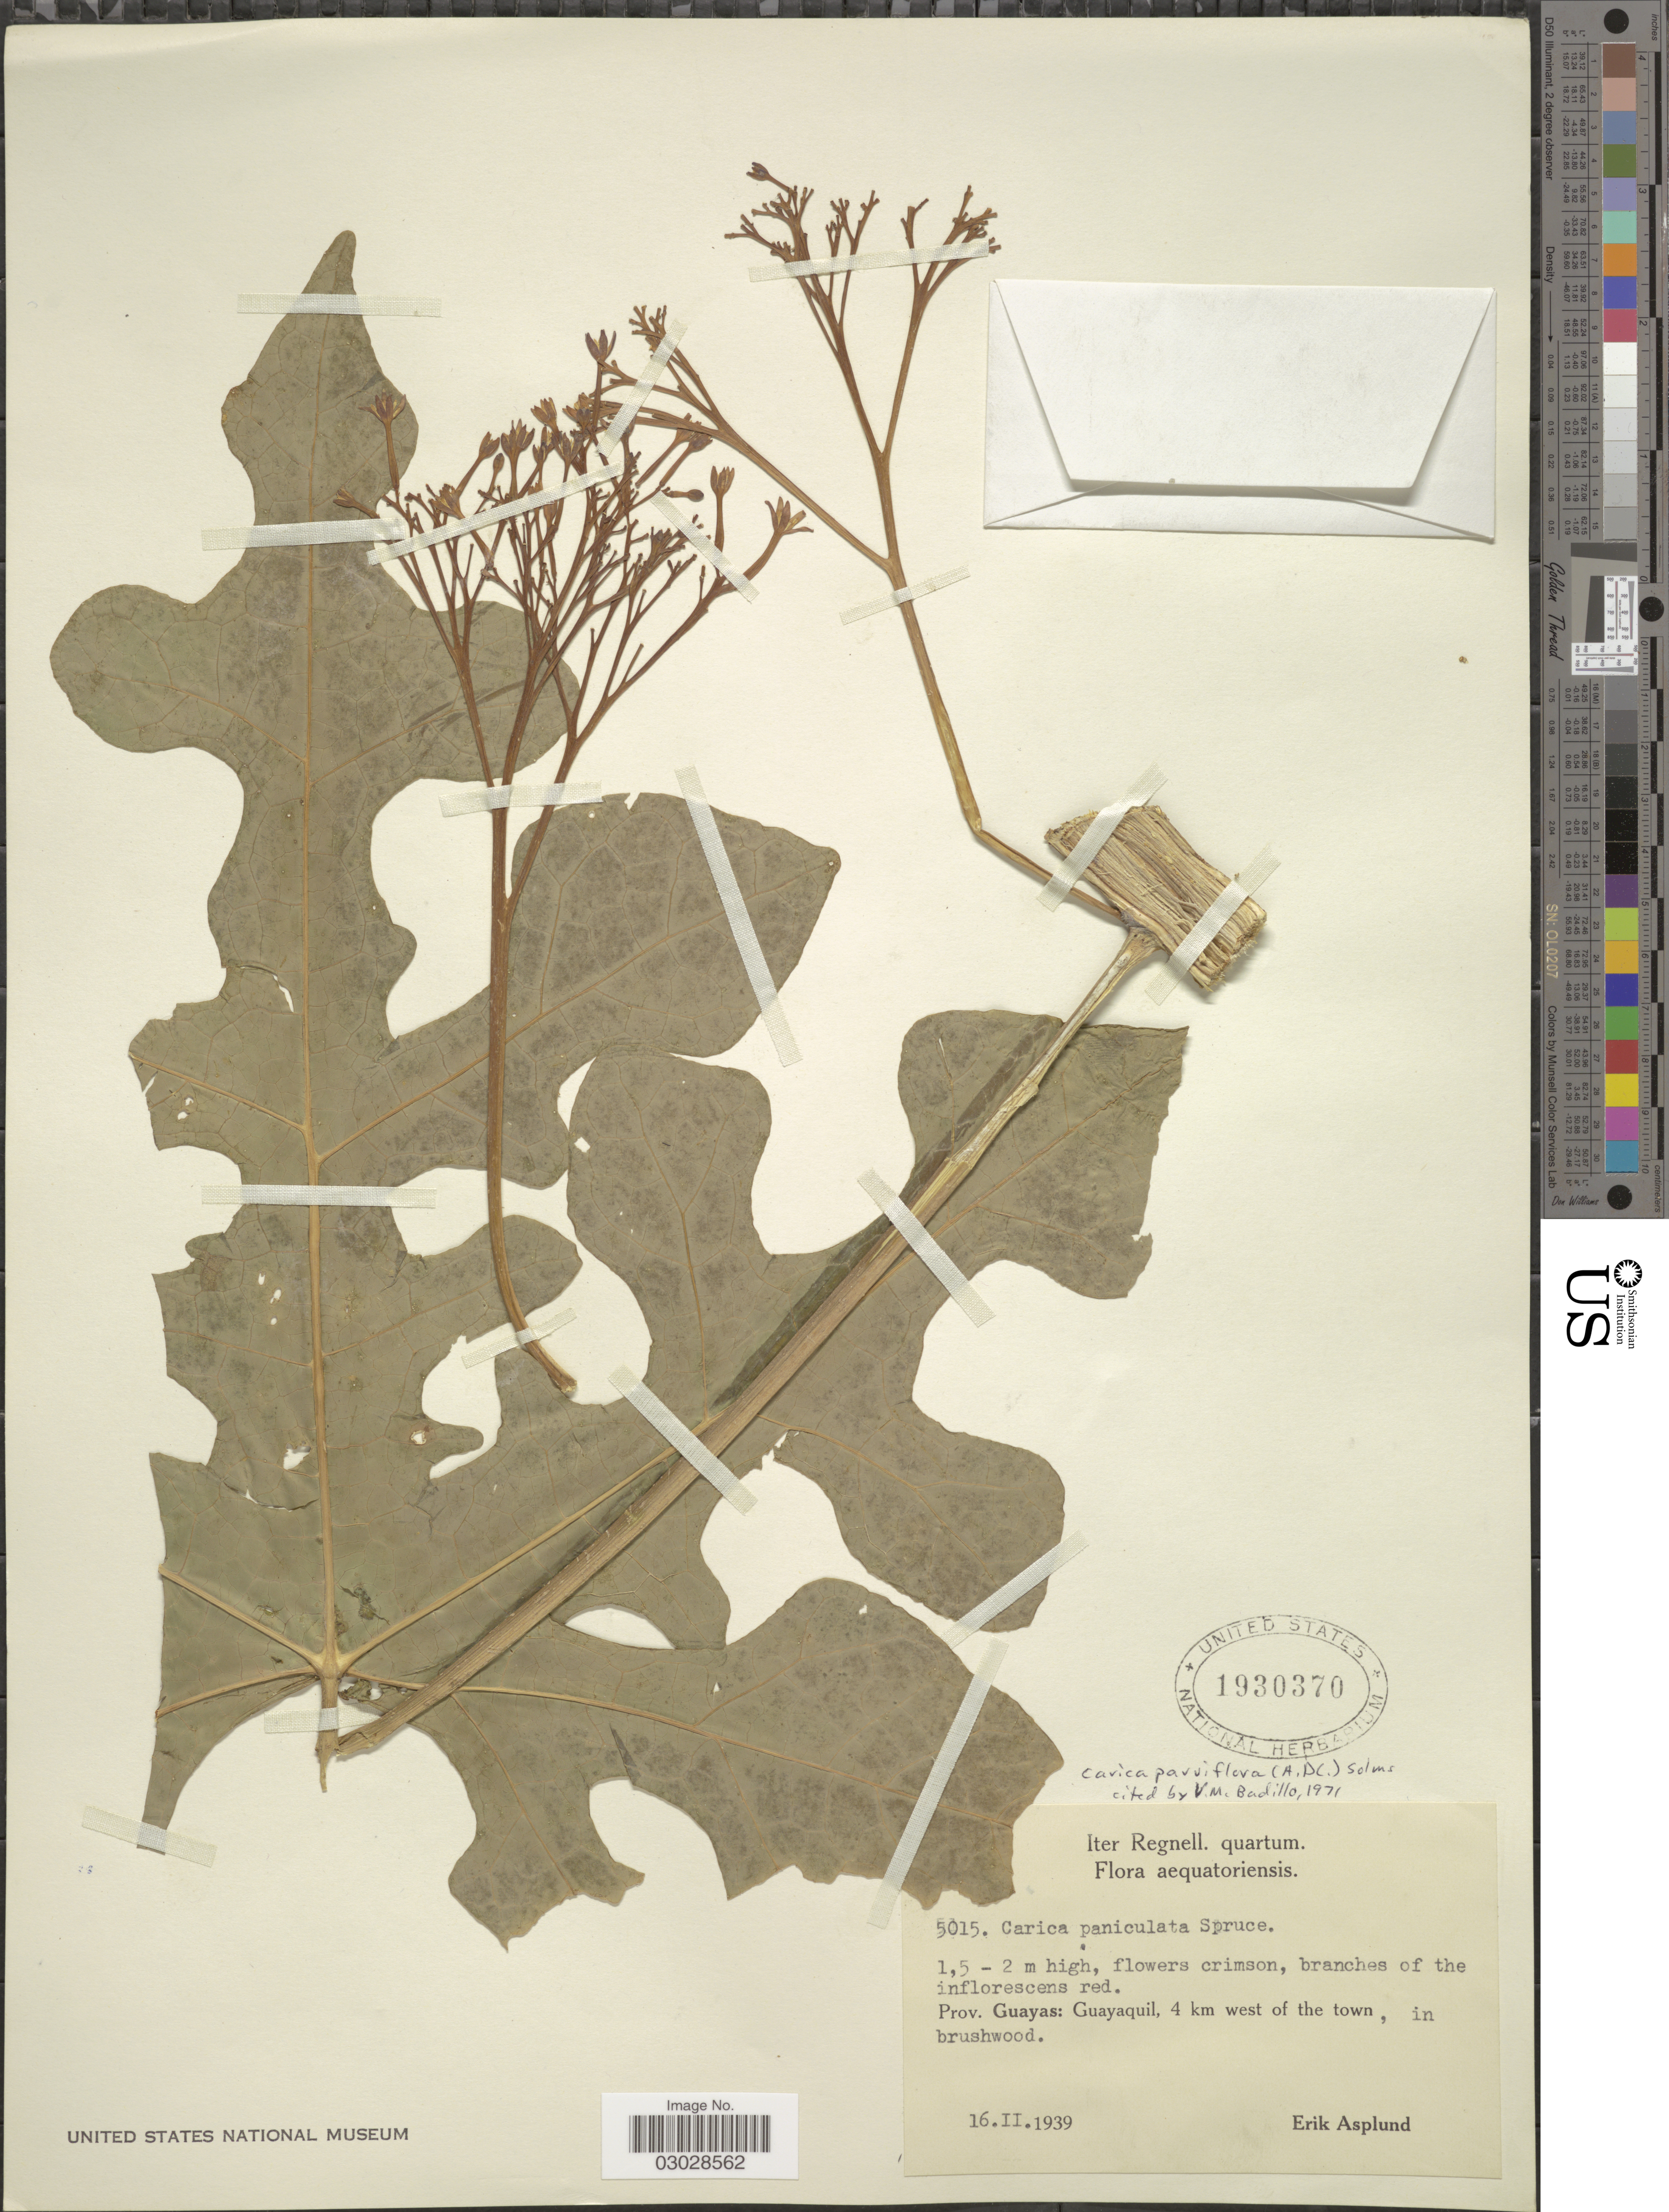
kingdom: Plantae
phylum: Tracheophyta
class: Magnoliopsida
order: Brassicales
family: Caricaceae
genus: Vasconcellea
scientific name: Vasconcellea parviflora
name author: A. DC.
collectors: E. Asplund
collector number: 5015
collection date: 1939-02-16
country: Ecuador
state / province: Guayas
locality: Guayaquil, 4 km west of the town.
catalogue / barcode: US 1930370